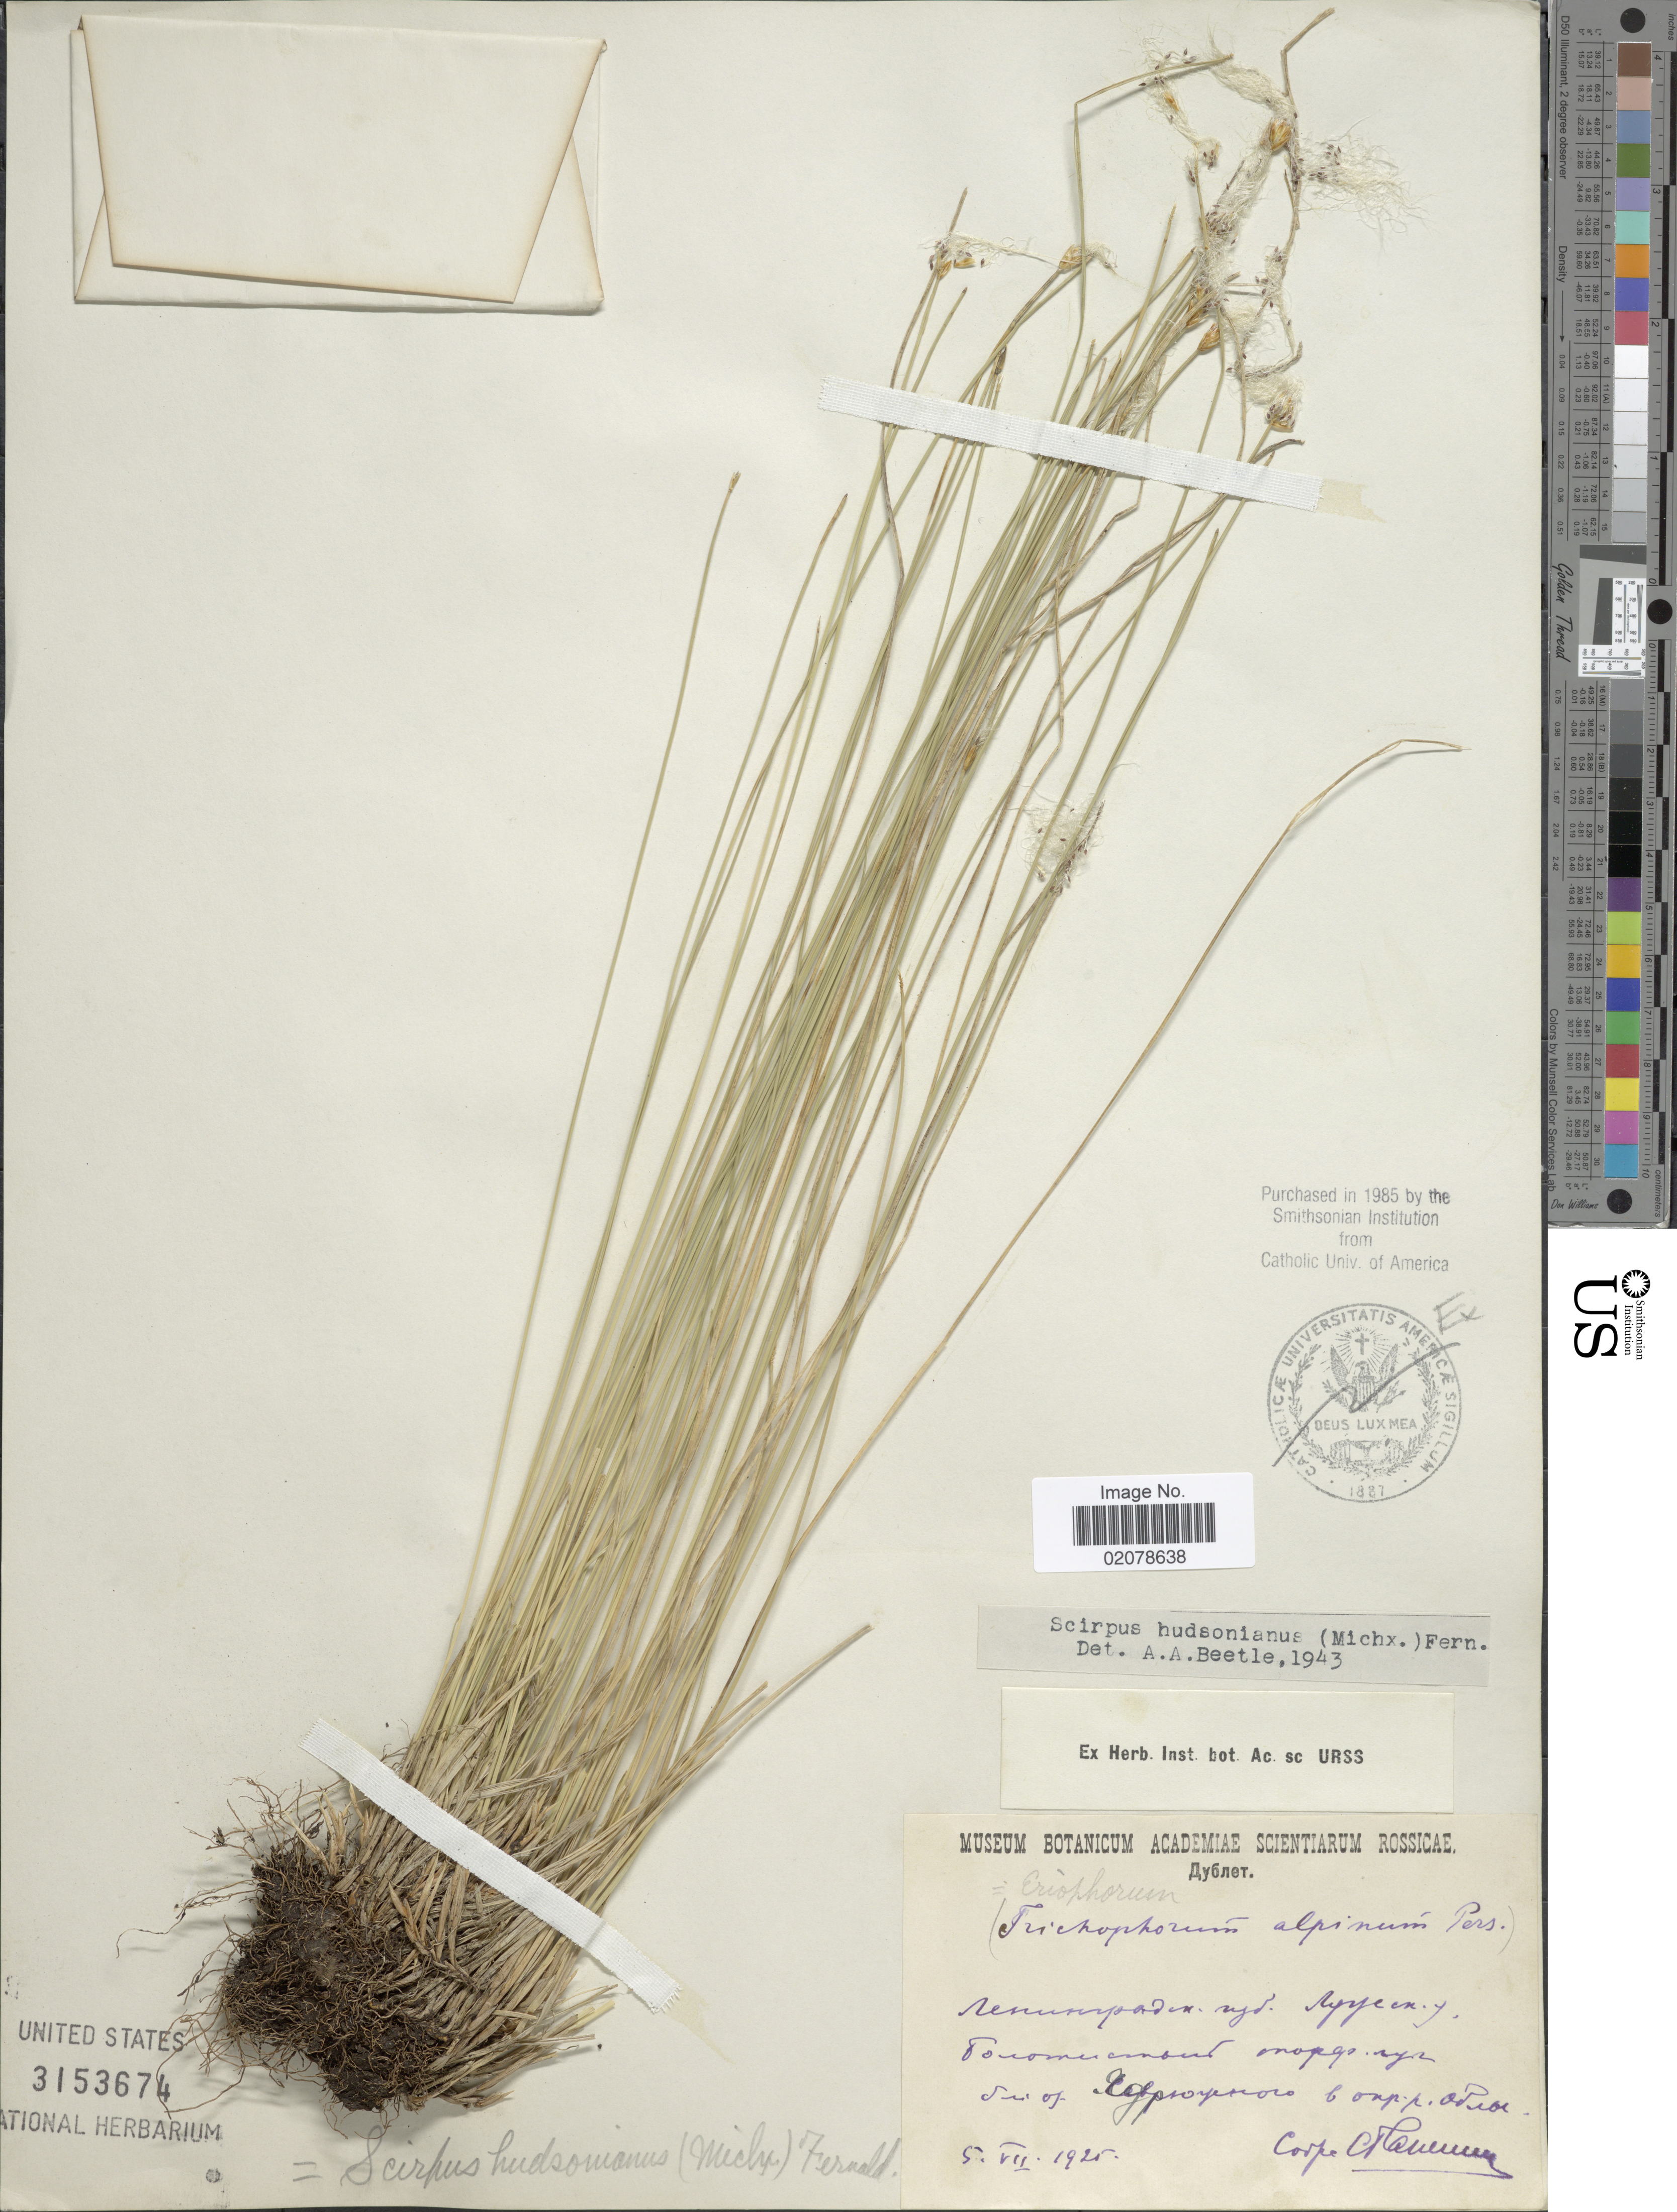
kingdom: Plantae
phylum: Tracheophyta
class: Liliopsida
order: Poales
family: Cyperaceae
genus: Trichophorum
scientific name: Trichophorum alpinum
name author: (L.) Pers.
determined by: Strong, M. T., (US), Smithsonian Institution - National Museum of Natural History (UNITED STATES)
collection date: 1925-07-05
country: Russian Federation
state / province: Leningrad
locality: Luzhskiy District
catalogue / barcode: US 3153674